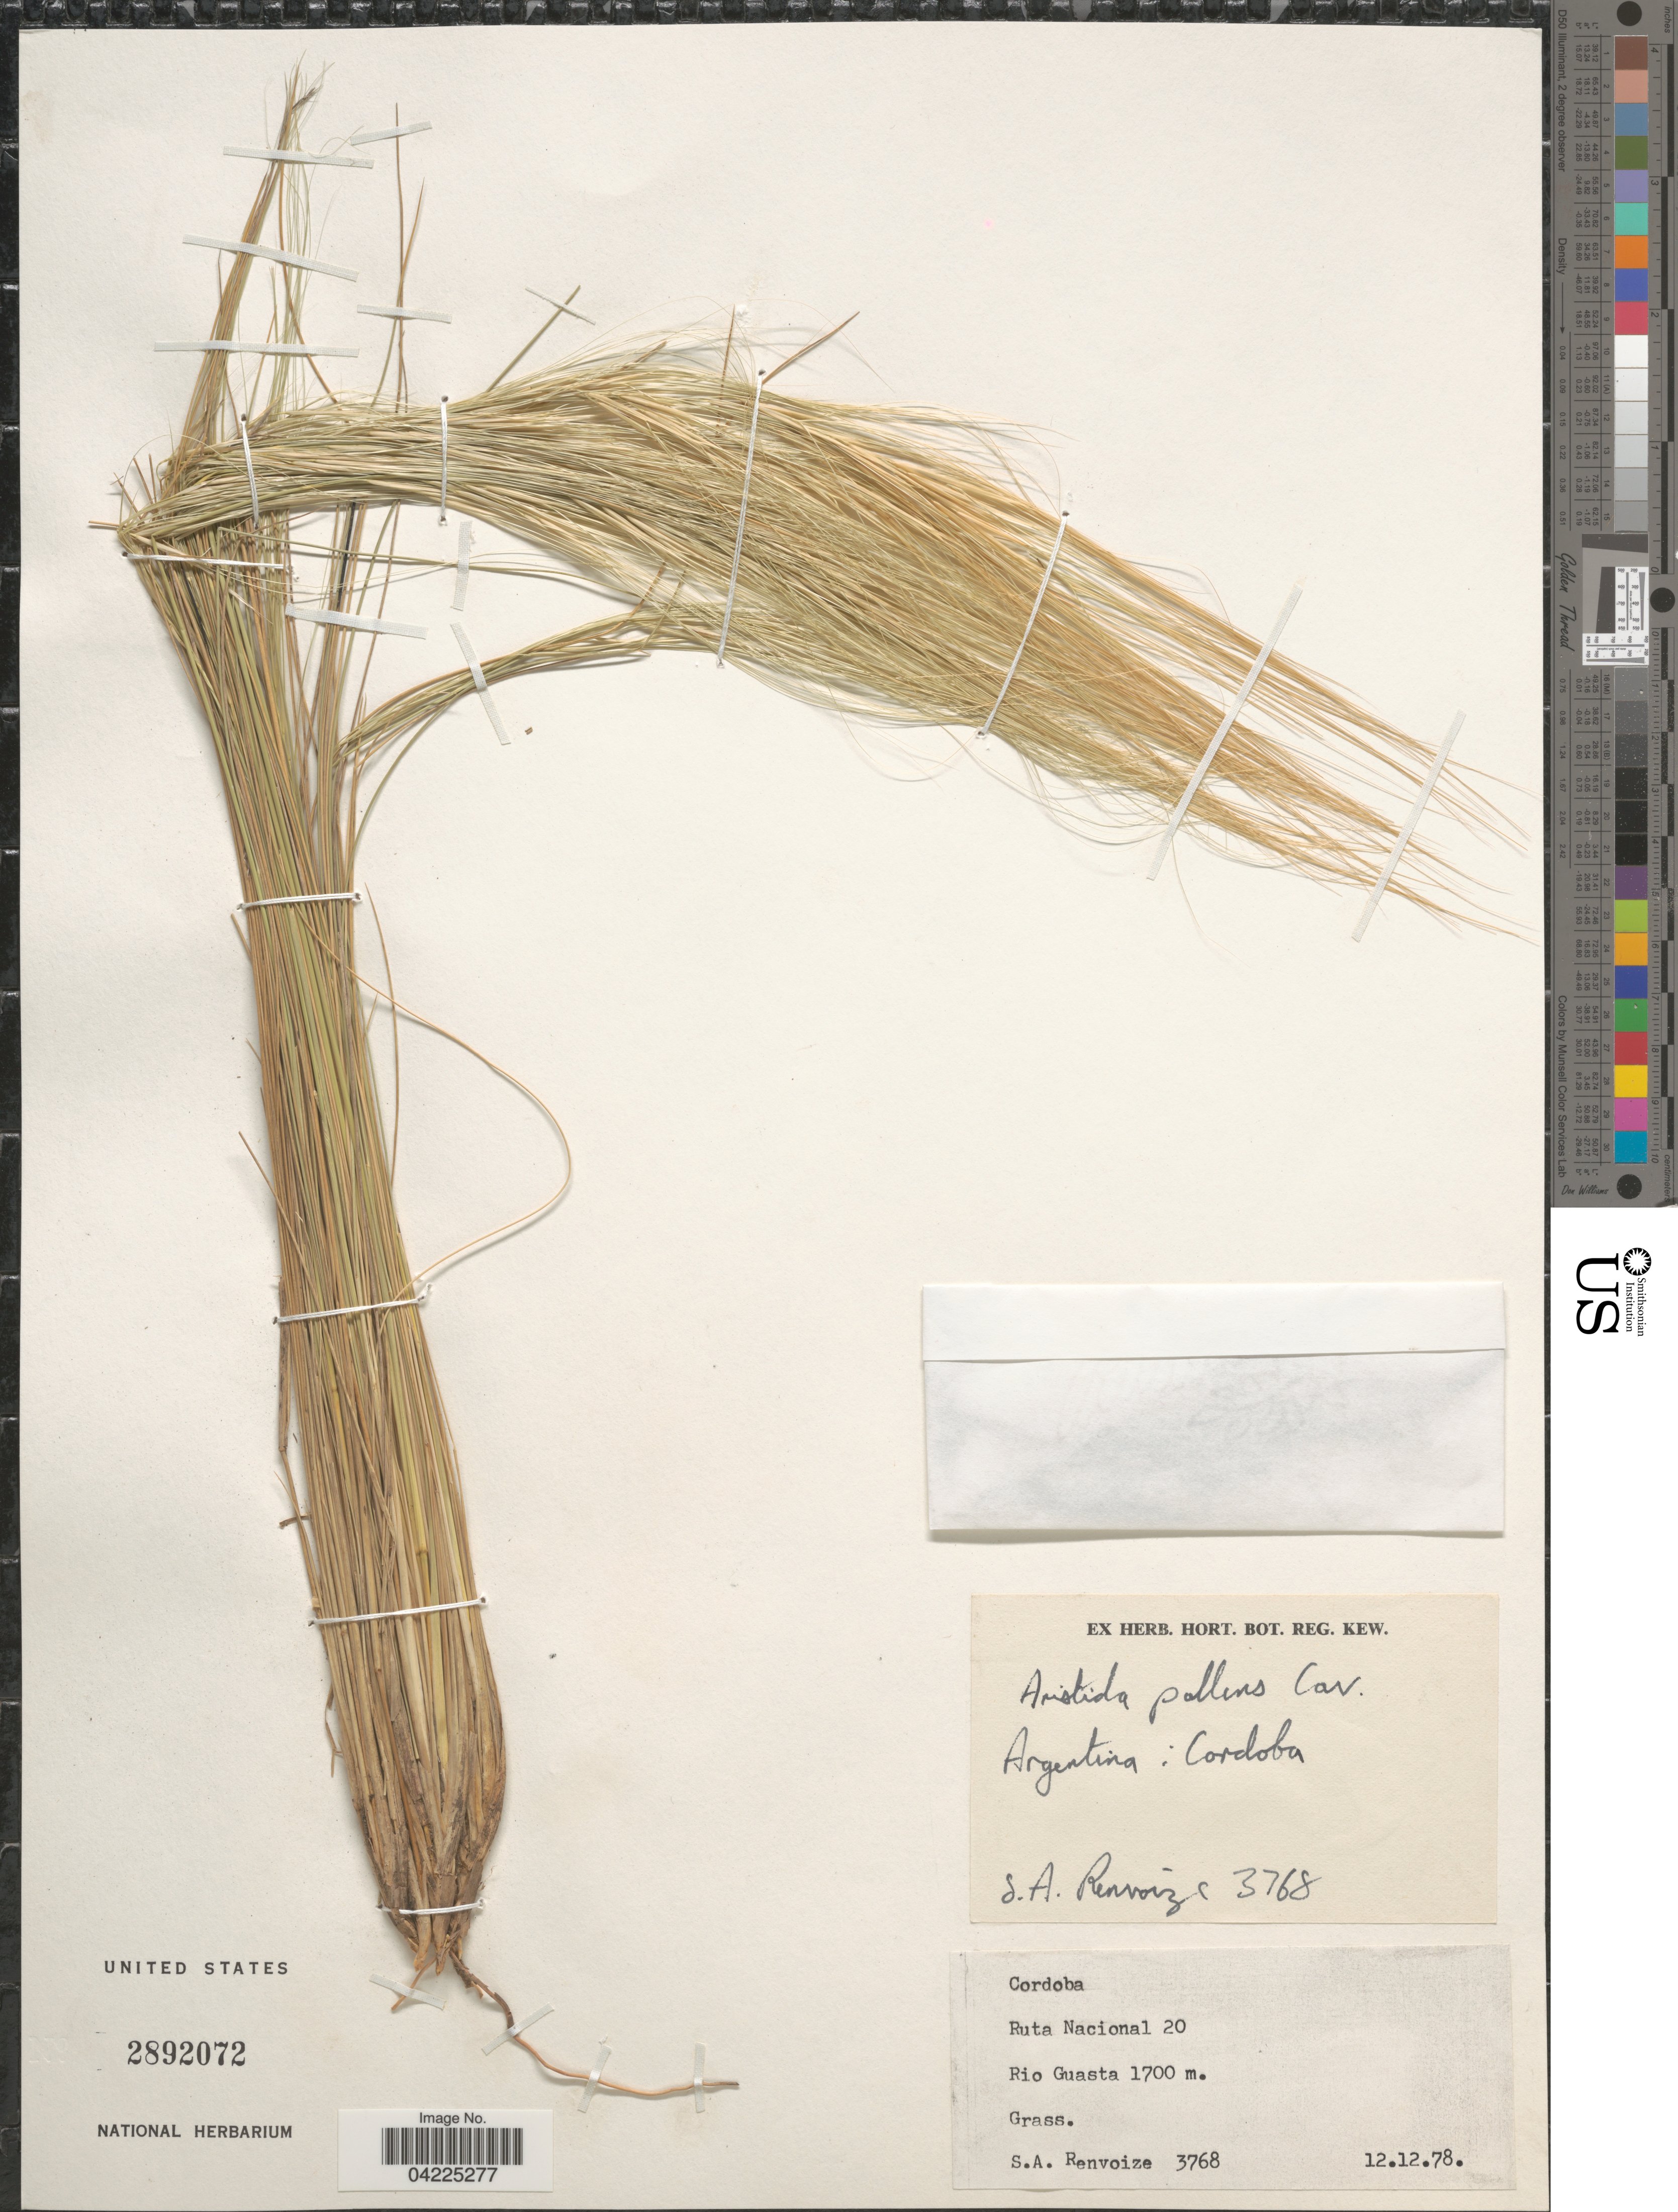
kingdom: Plantae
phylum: Tracheophyta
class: Liliopsida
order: Poales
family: Poaceae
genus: Aristida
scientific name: Aristida pallens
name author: Cav.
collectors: S. A. Renvoize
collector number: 3768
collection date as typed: Transcribed d/m/y: 12/12/78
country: Argentina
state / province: Cordoba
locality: Cordoba. Ruta Nacional 20. Rio Guasta.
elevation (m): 1700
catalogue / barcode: US 2892072